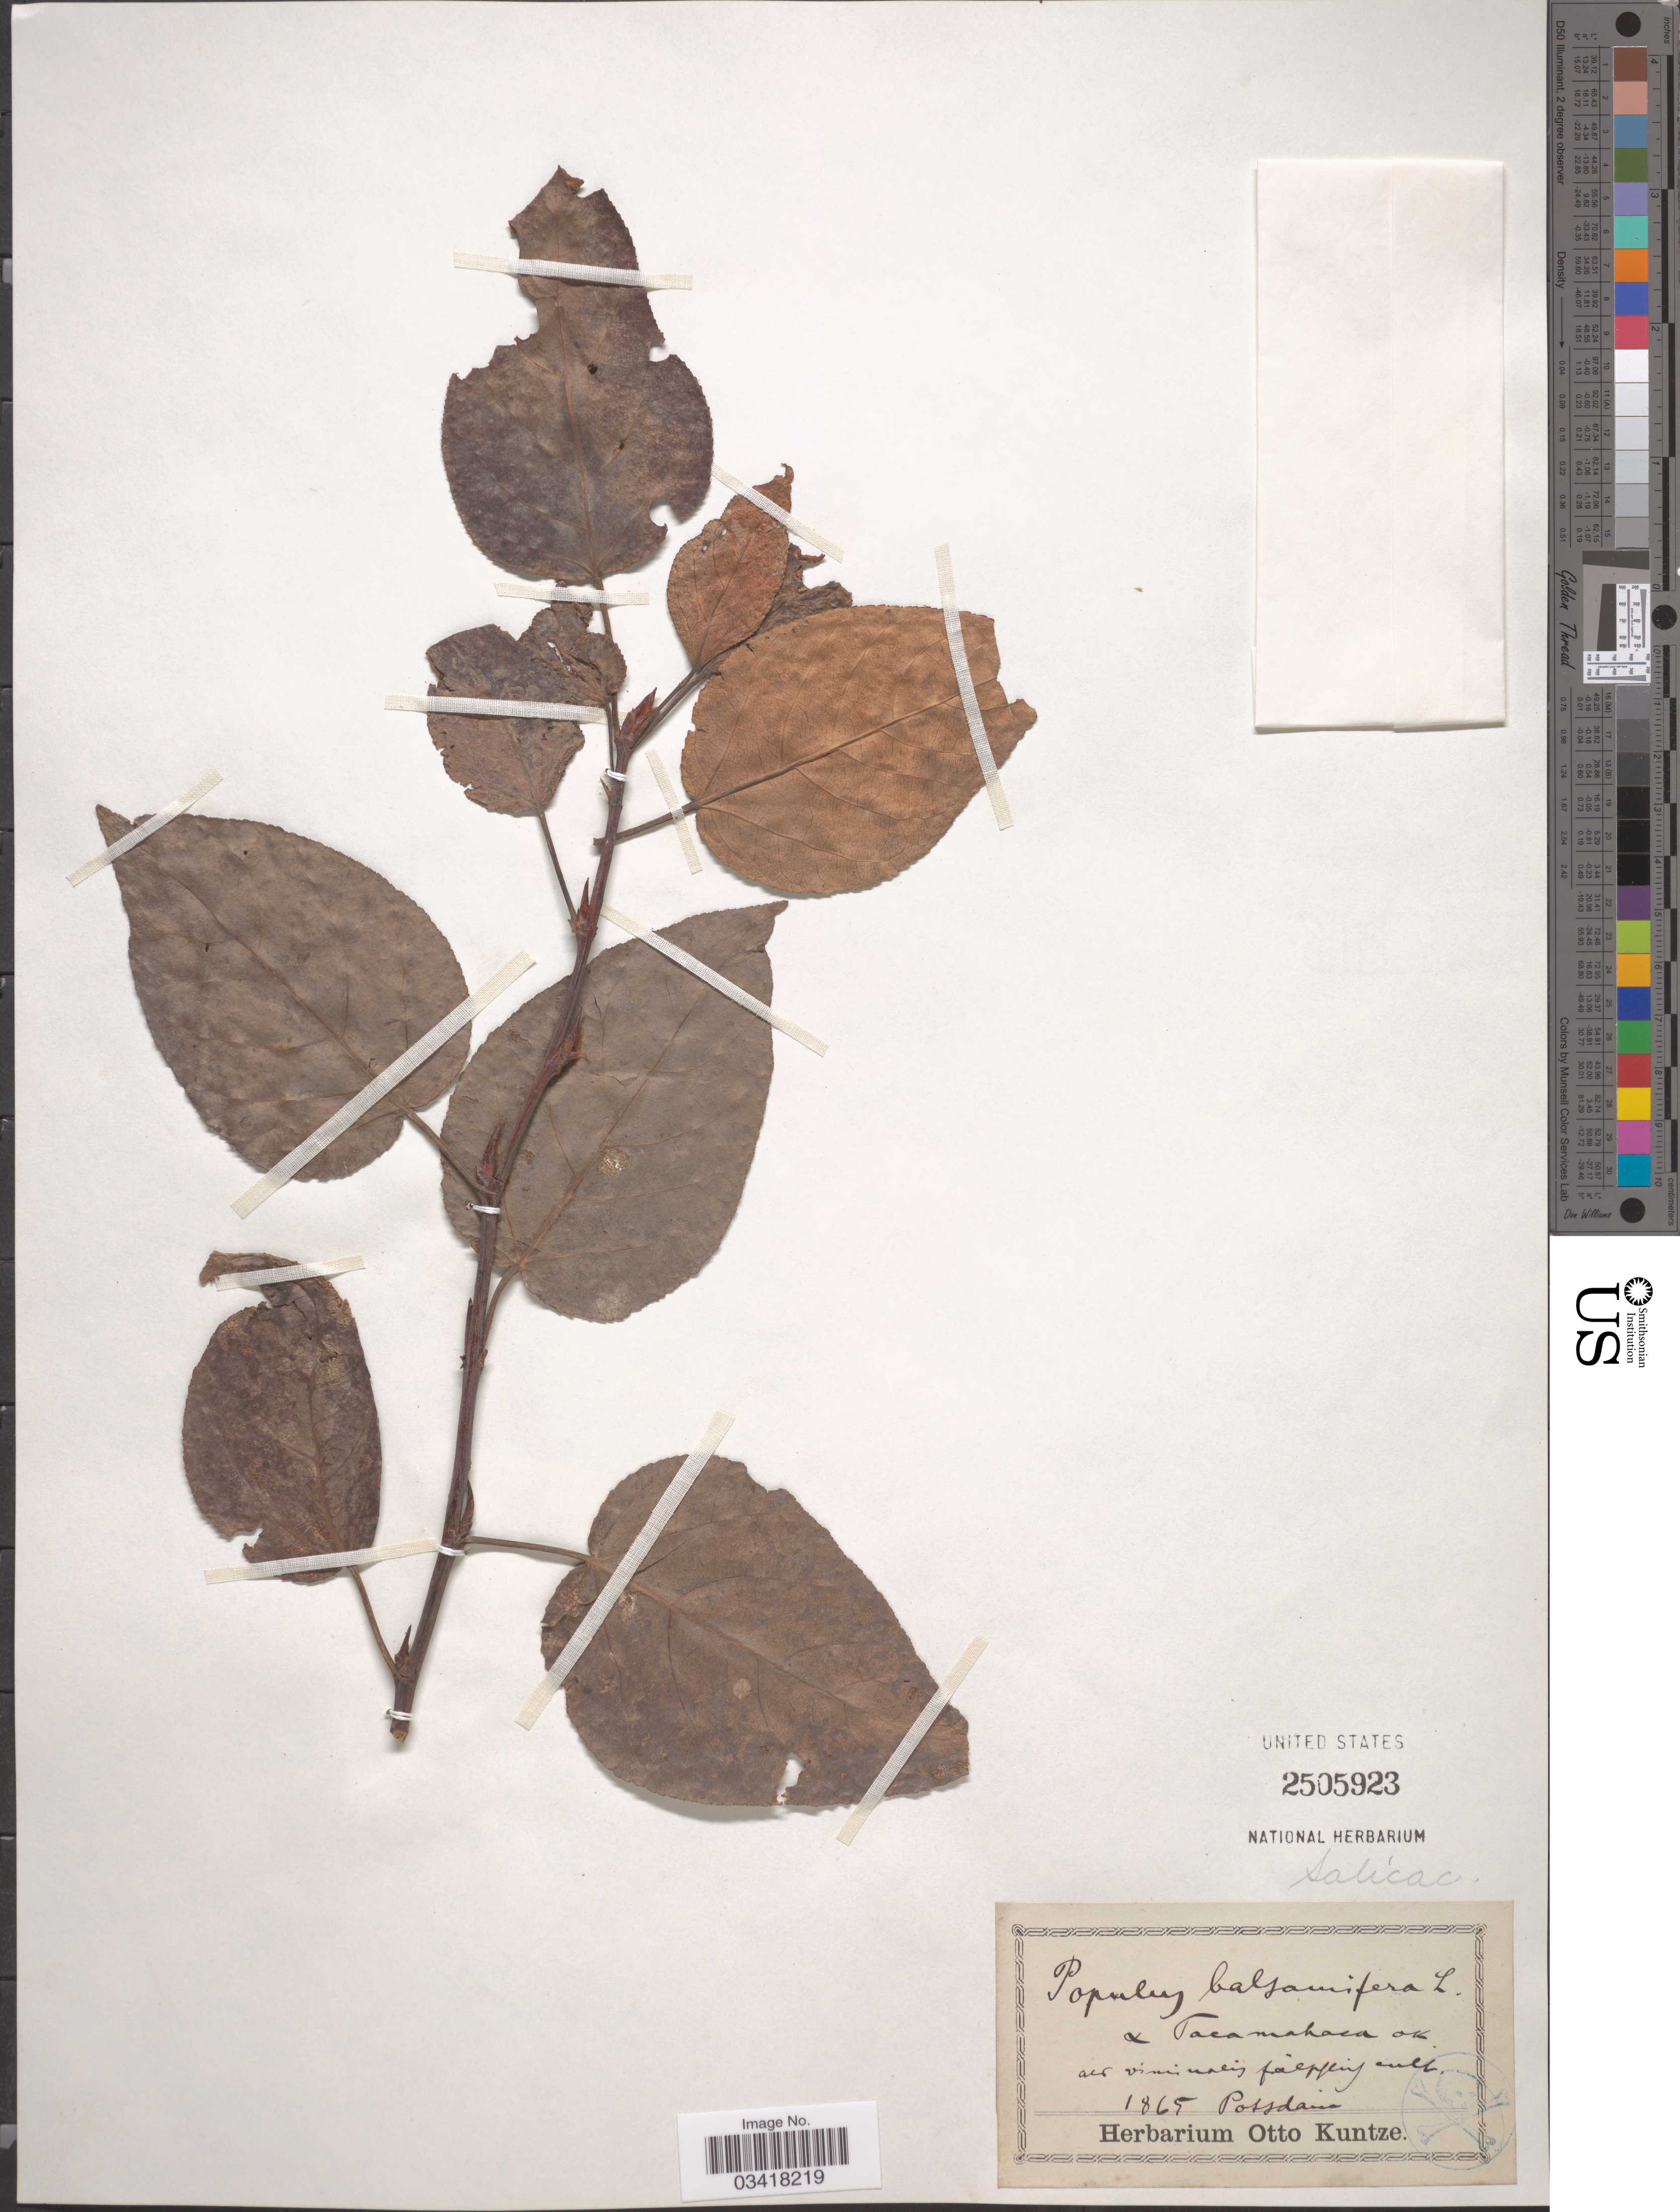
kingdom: Plantae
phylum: Tracheophyta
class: Magnoliopsida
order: Malpighiales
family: Salicaceae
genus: Populus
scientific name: Populus balsamifera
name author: L.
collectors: ex herb. Otto Kuntze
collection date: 1865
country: Germany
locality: Potsdam.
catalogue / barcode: US 2505923